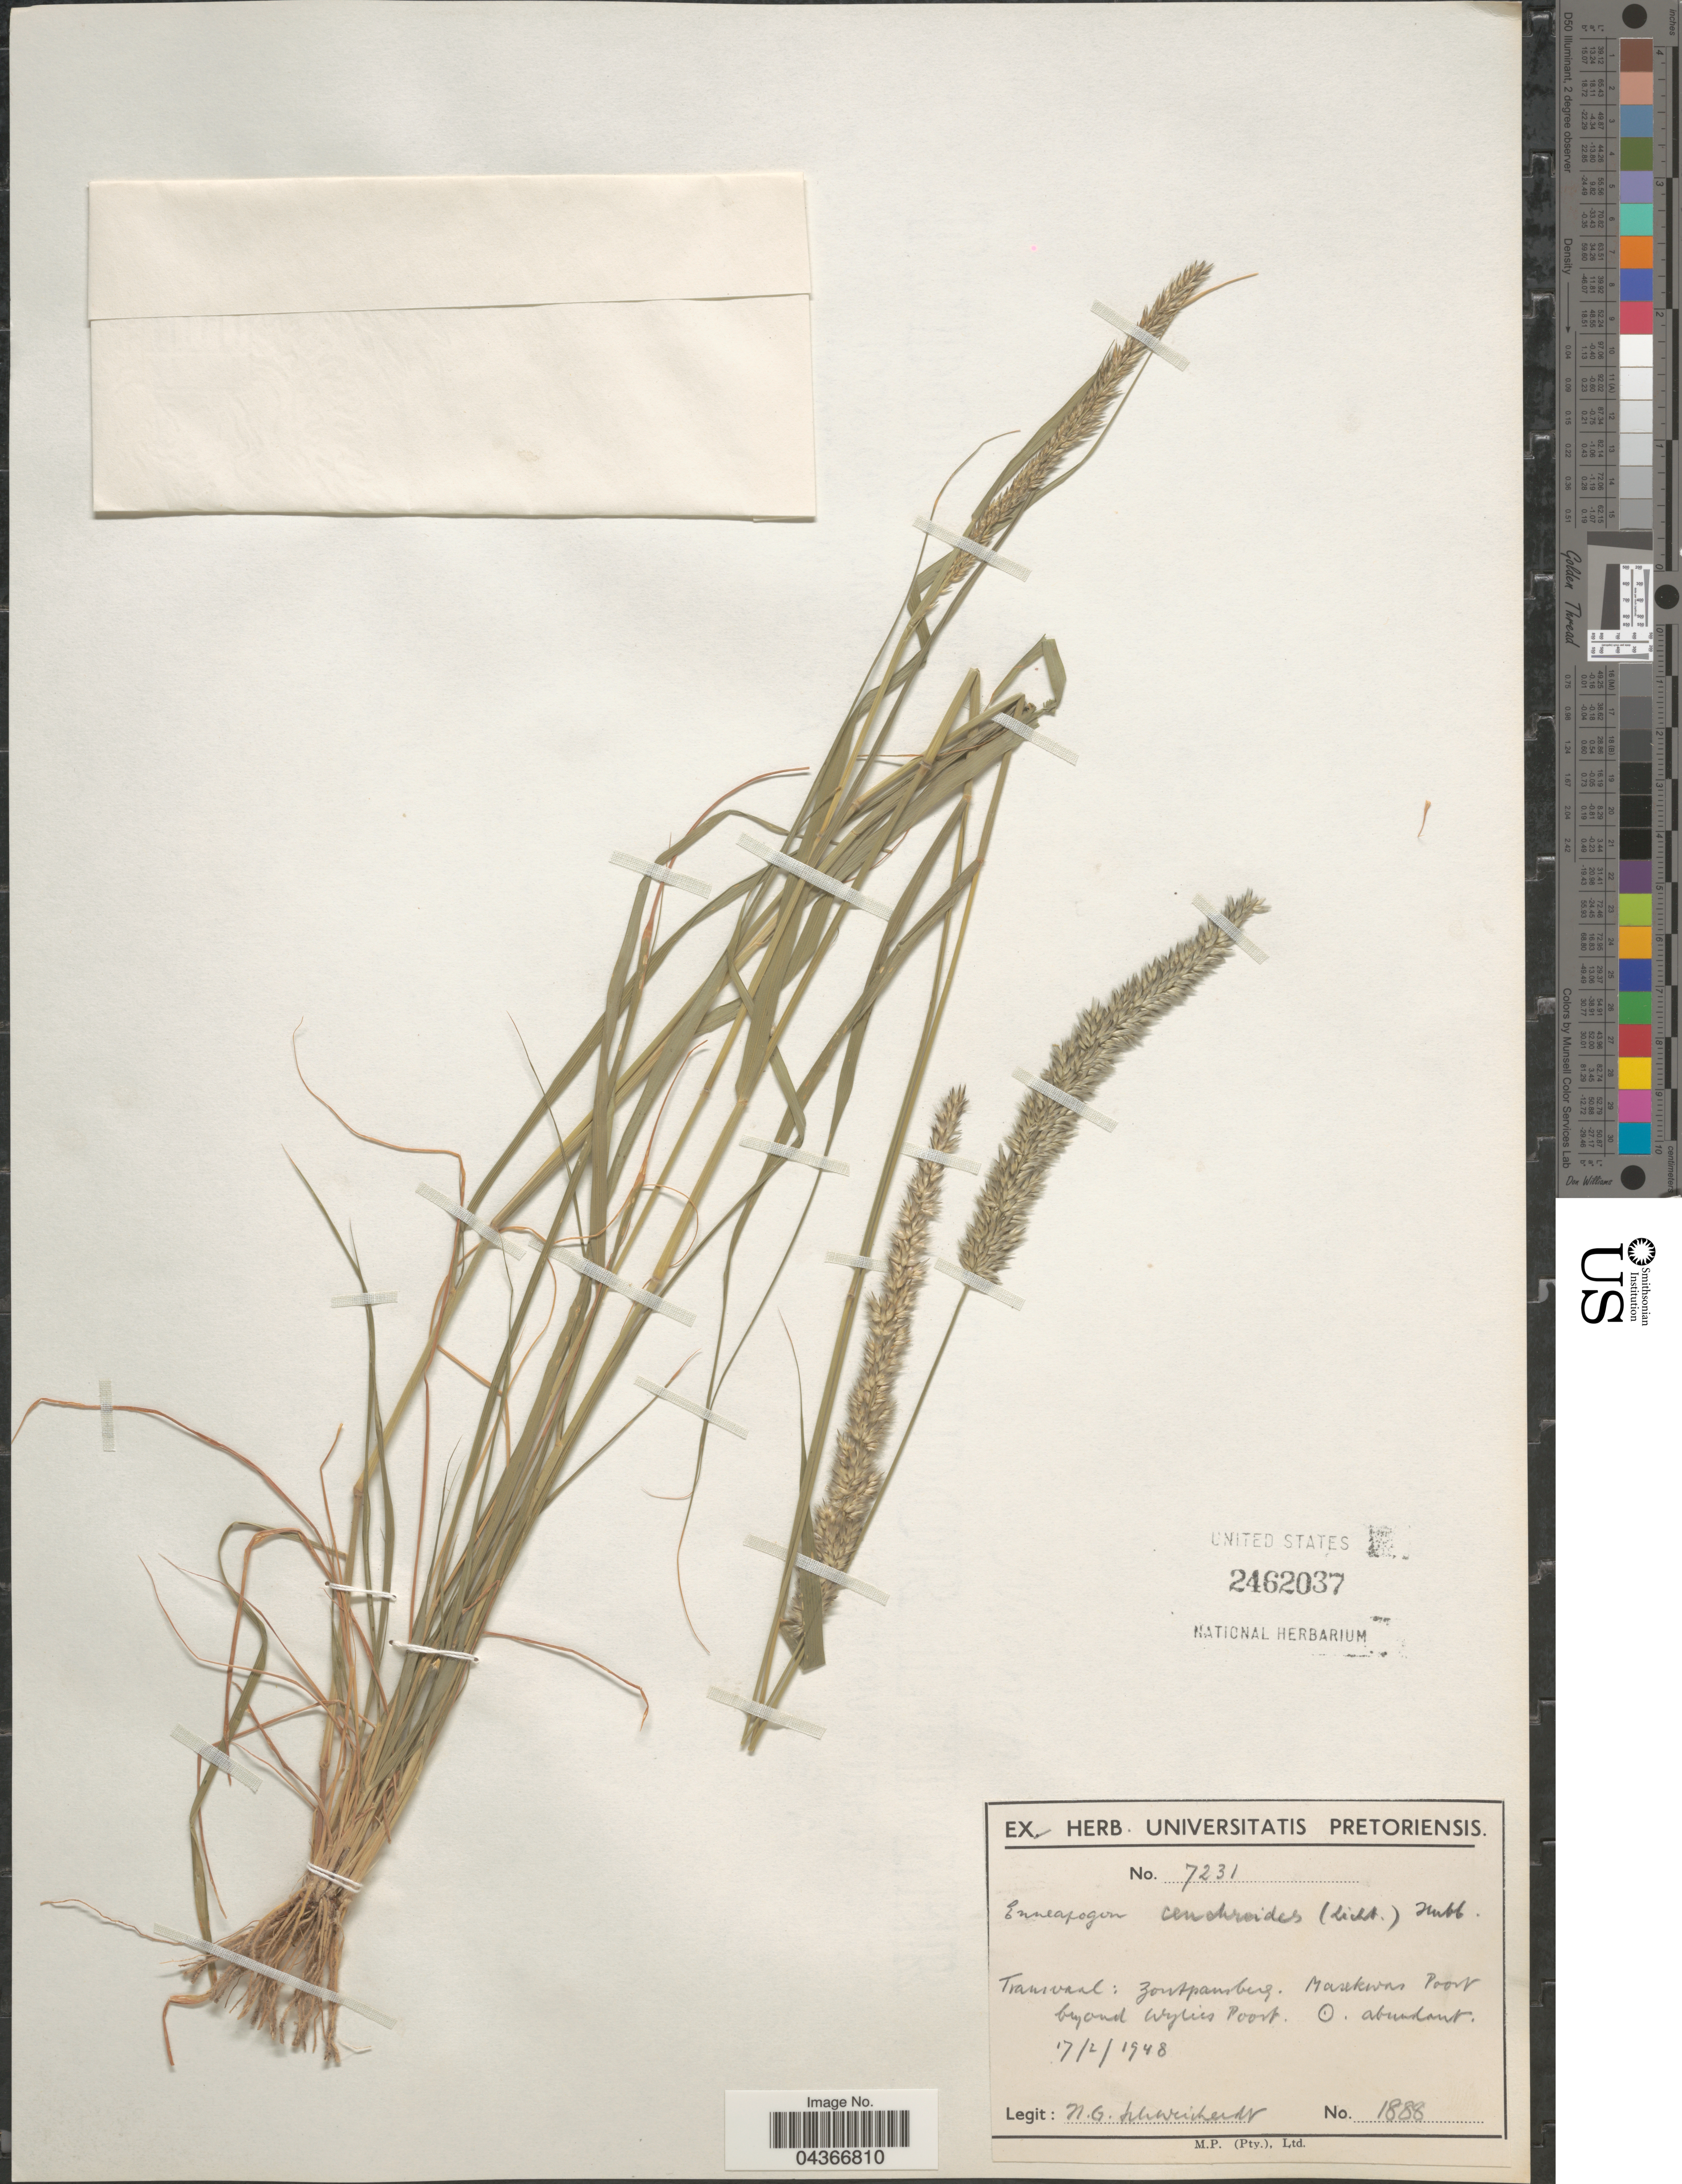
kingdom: Plantae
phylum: Tracheophyta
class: Liliopsida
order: Poales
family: Poaceae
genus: Enneapogon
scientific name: Enneapogon cenchroides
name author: (Licht. ex Roem. & Schult.) C.E. Hubb.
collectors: H. Schweickerdt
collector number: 1888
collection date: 1948-02-17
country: South Africa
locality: Transvaal: Zoutspansberg. Masekwas Poort beyond Wylies Poort.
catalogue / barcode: US 2462037